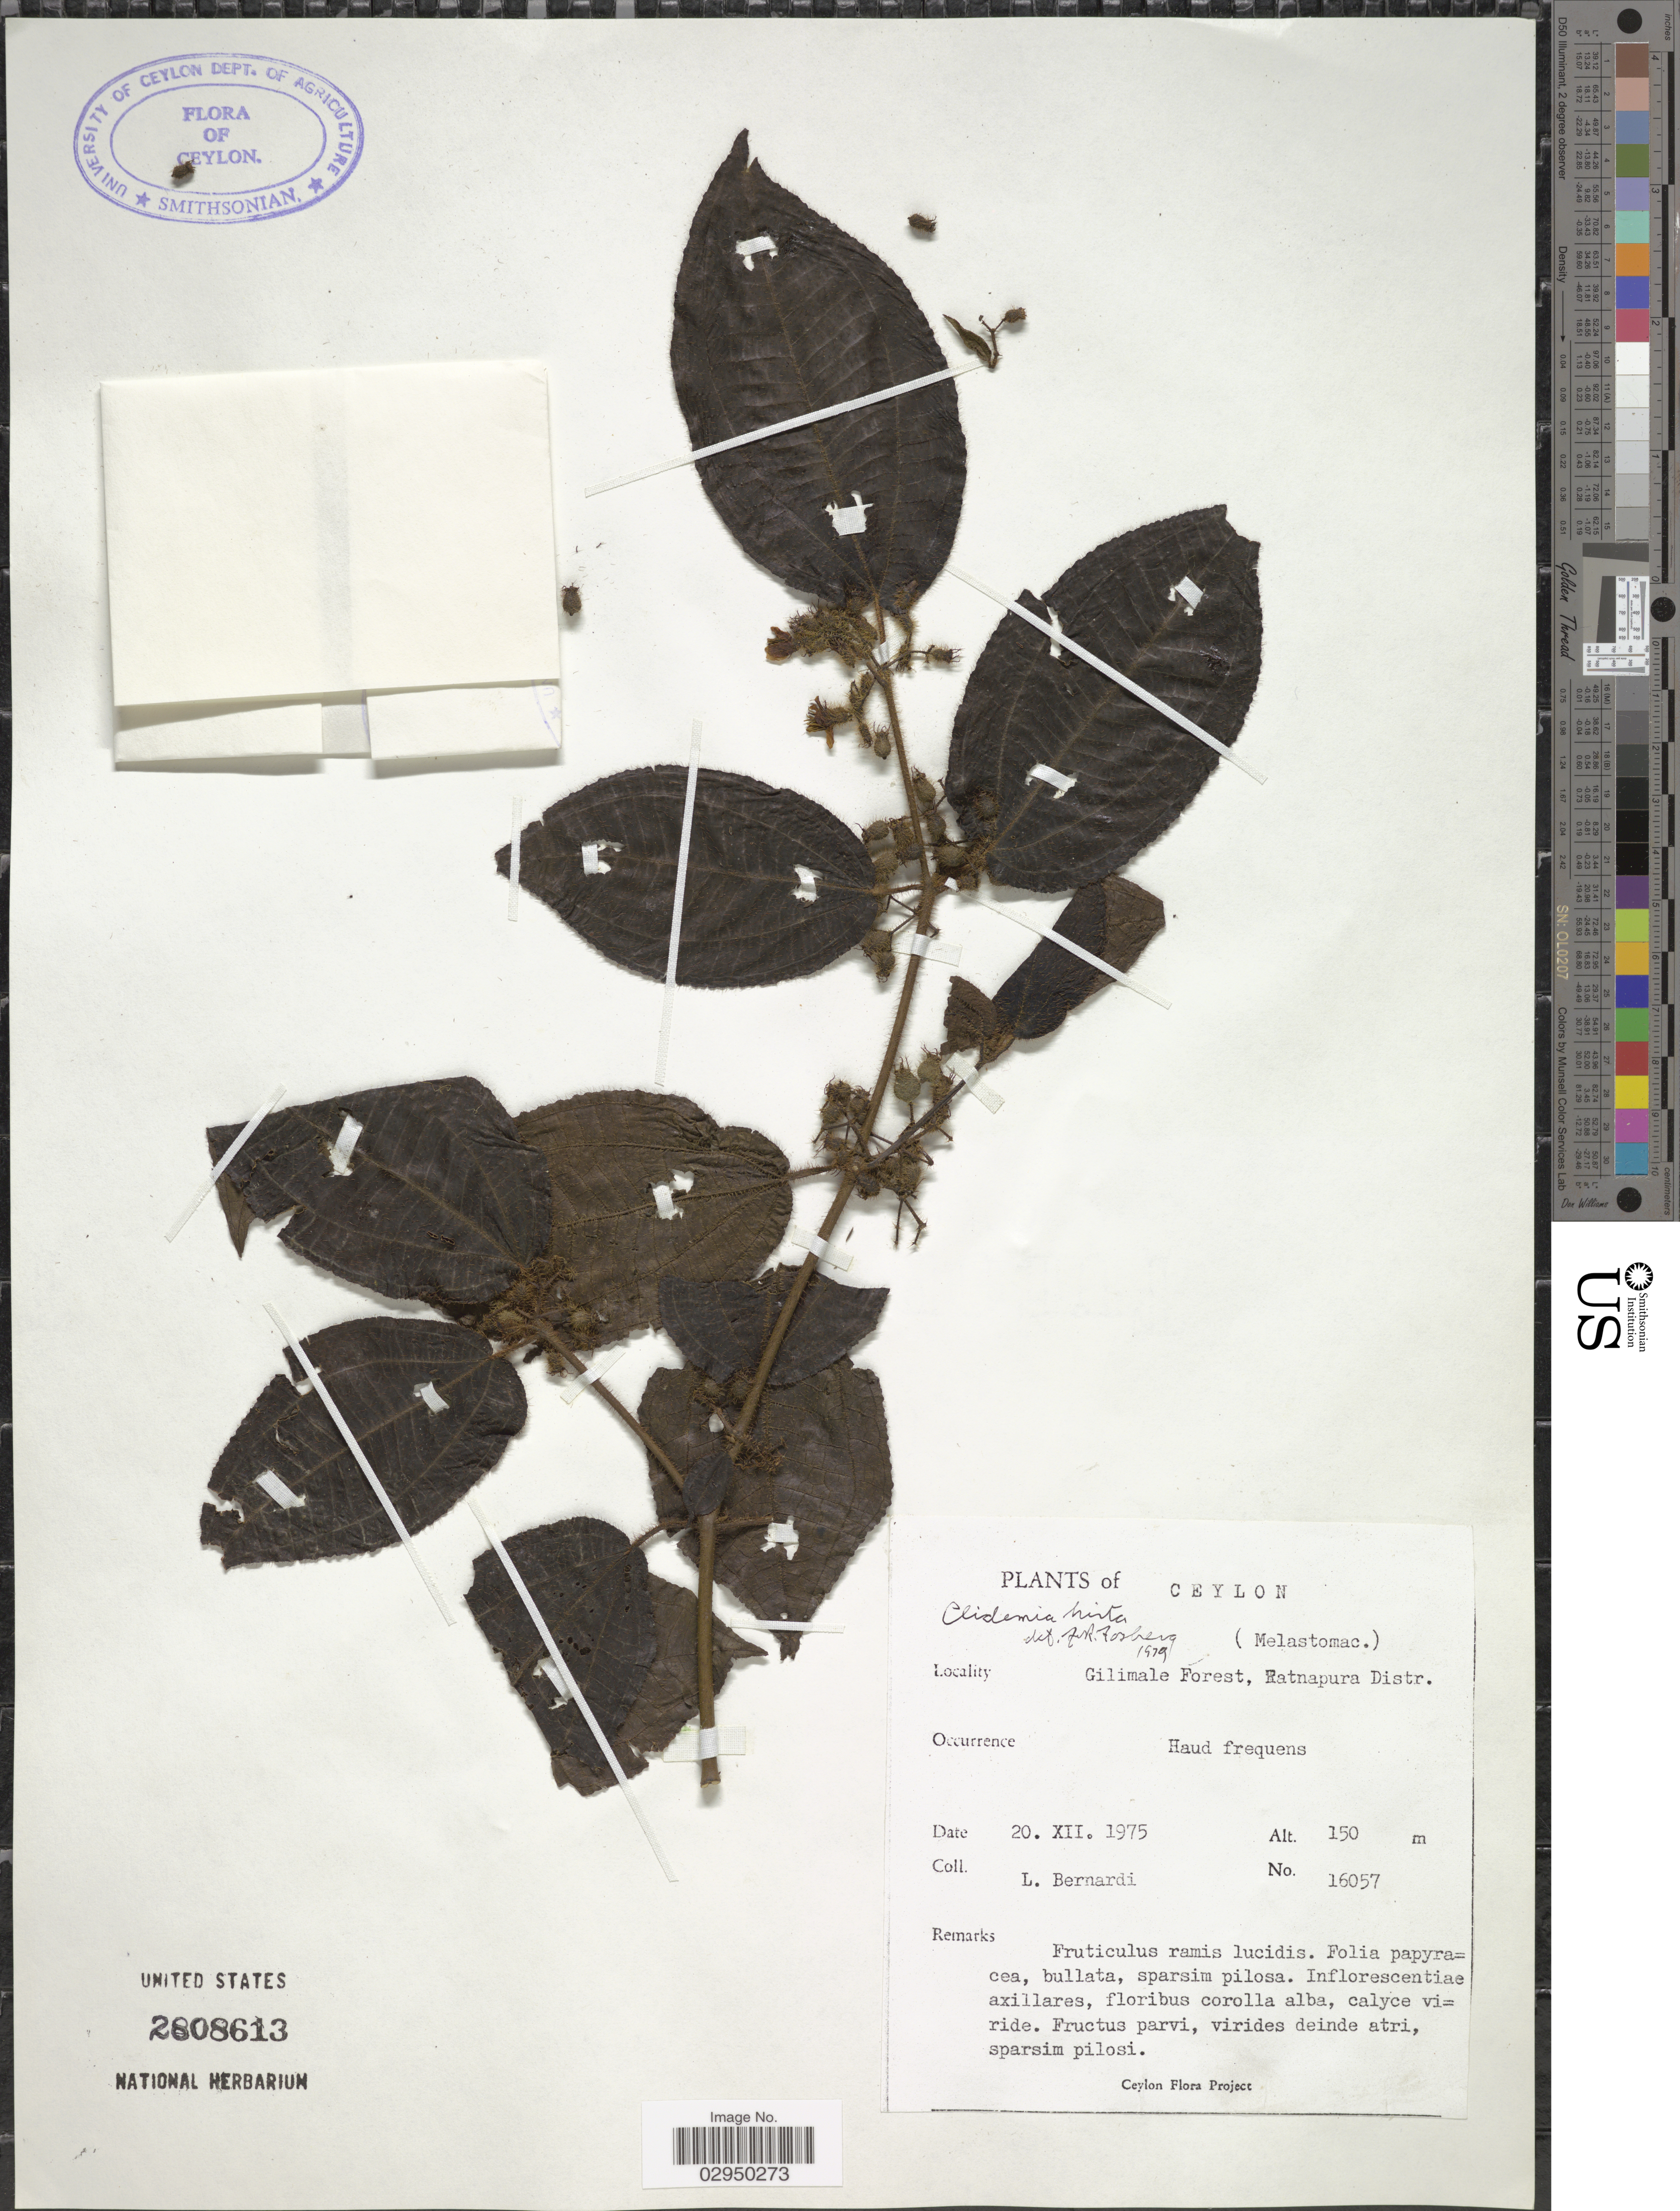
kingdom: Plantae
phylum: Tracheophyta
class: Magnoliopsida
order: Myrtales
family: Melastomataceae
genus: Clidemia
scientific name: Clidemia hirta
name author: (L.) D. Don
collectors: L. Bernardi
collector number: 16057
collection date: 1975-12-20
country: Sri Lanka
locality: Ceylon. Gilimale Forest, Ratnapura Distr.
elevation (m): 150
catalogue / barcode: US 2808613